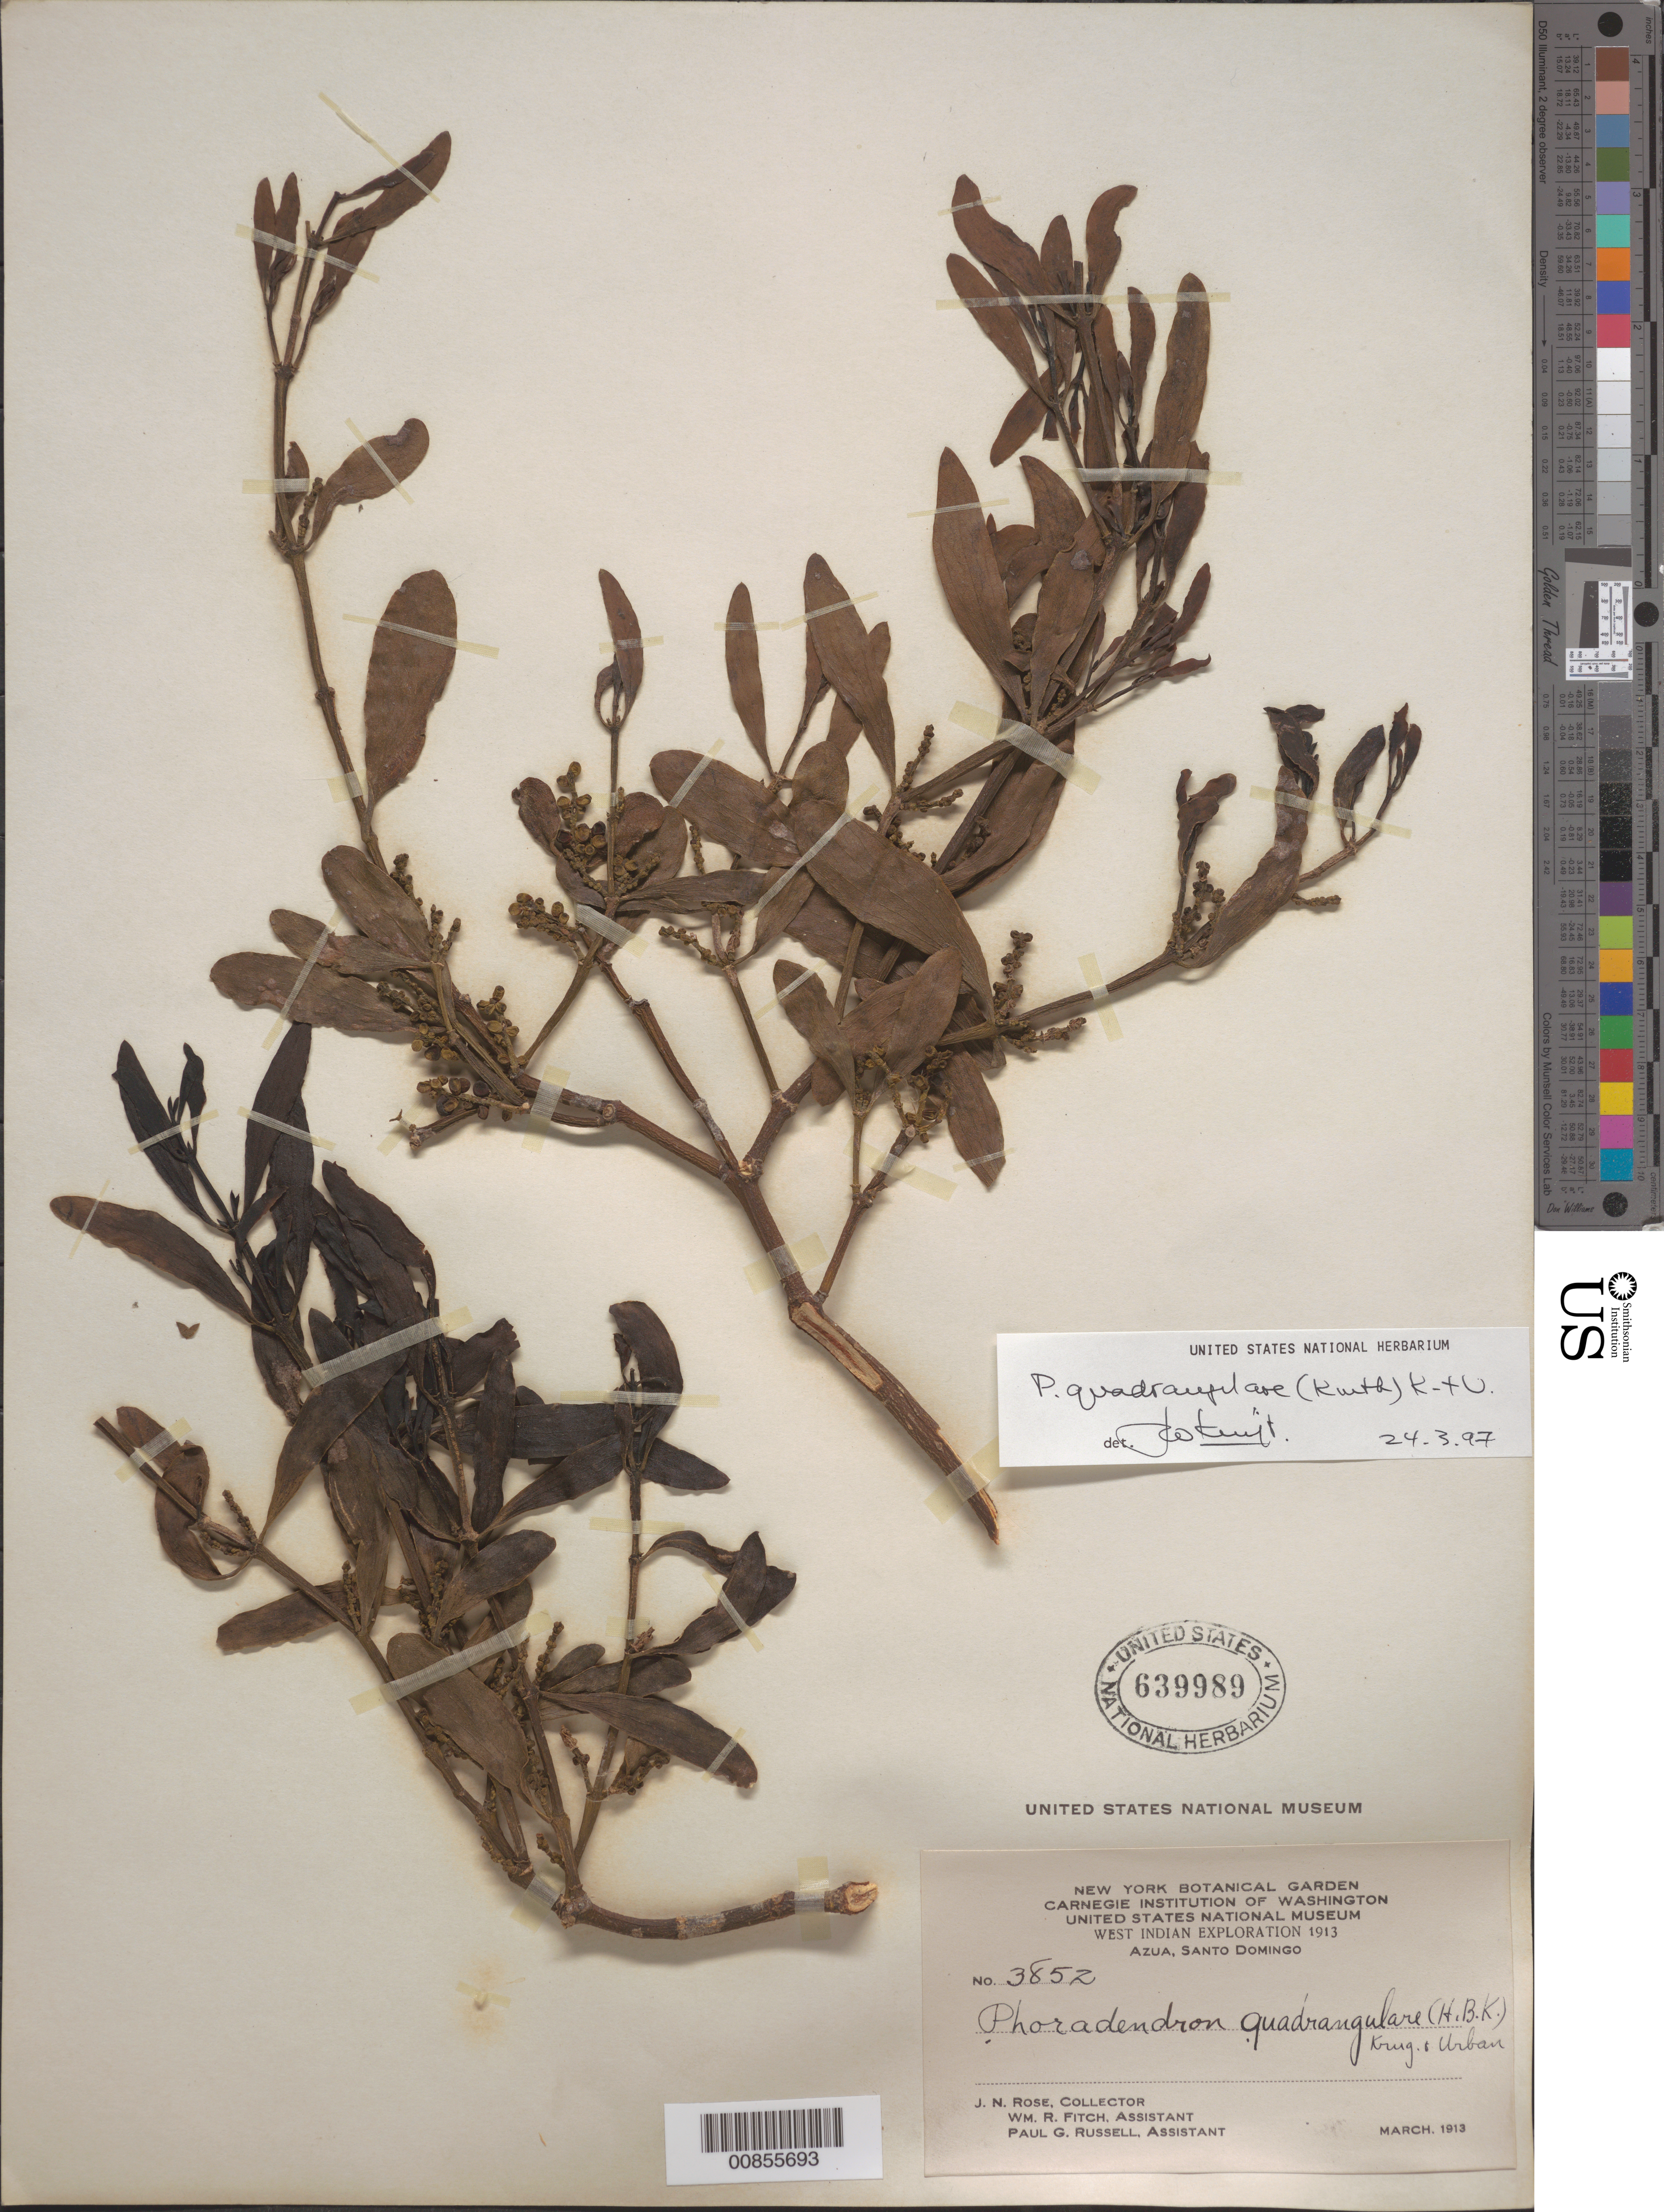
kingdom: Plantae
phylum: Tracheophyta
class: Magnoliopsida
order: Santalales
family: Viscaceae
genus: Phoradendron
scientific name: Phoradendron quadrangulare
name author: (Kunth) Griseb.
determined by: Kuijt, Job, (CANADA)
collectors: J. N. Rose, W. R. Fitch & P. G. Russell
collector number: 3852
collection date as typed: Mar 1913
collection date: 1913-03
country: Dominican Republic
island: Hispaniola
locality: Azua, Santo Domingo.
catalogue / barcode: US 639989